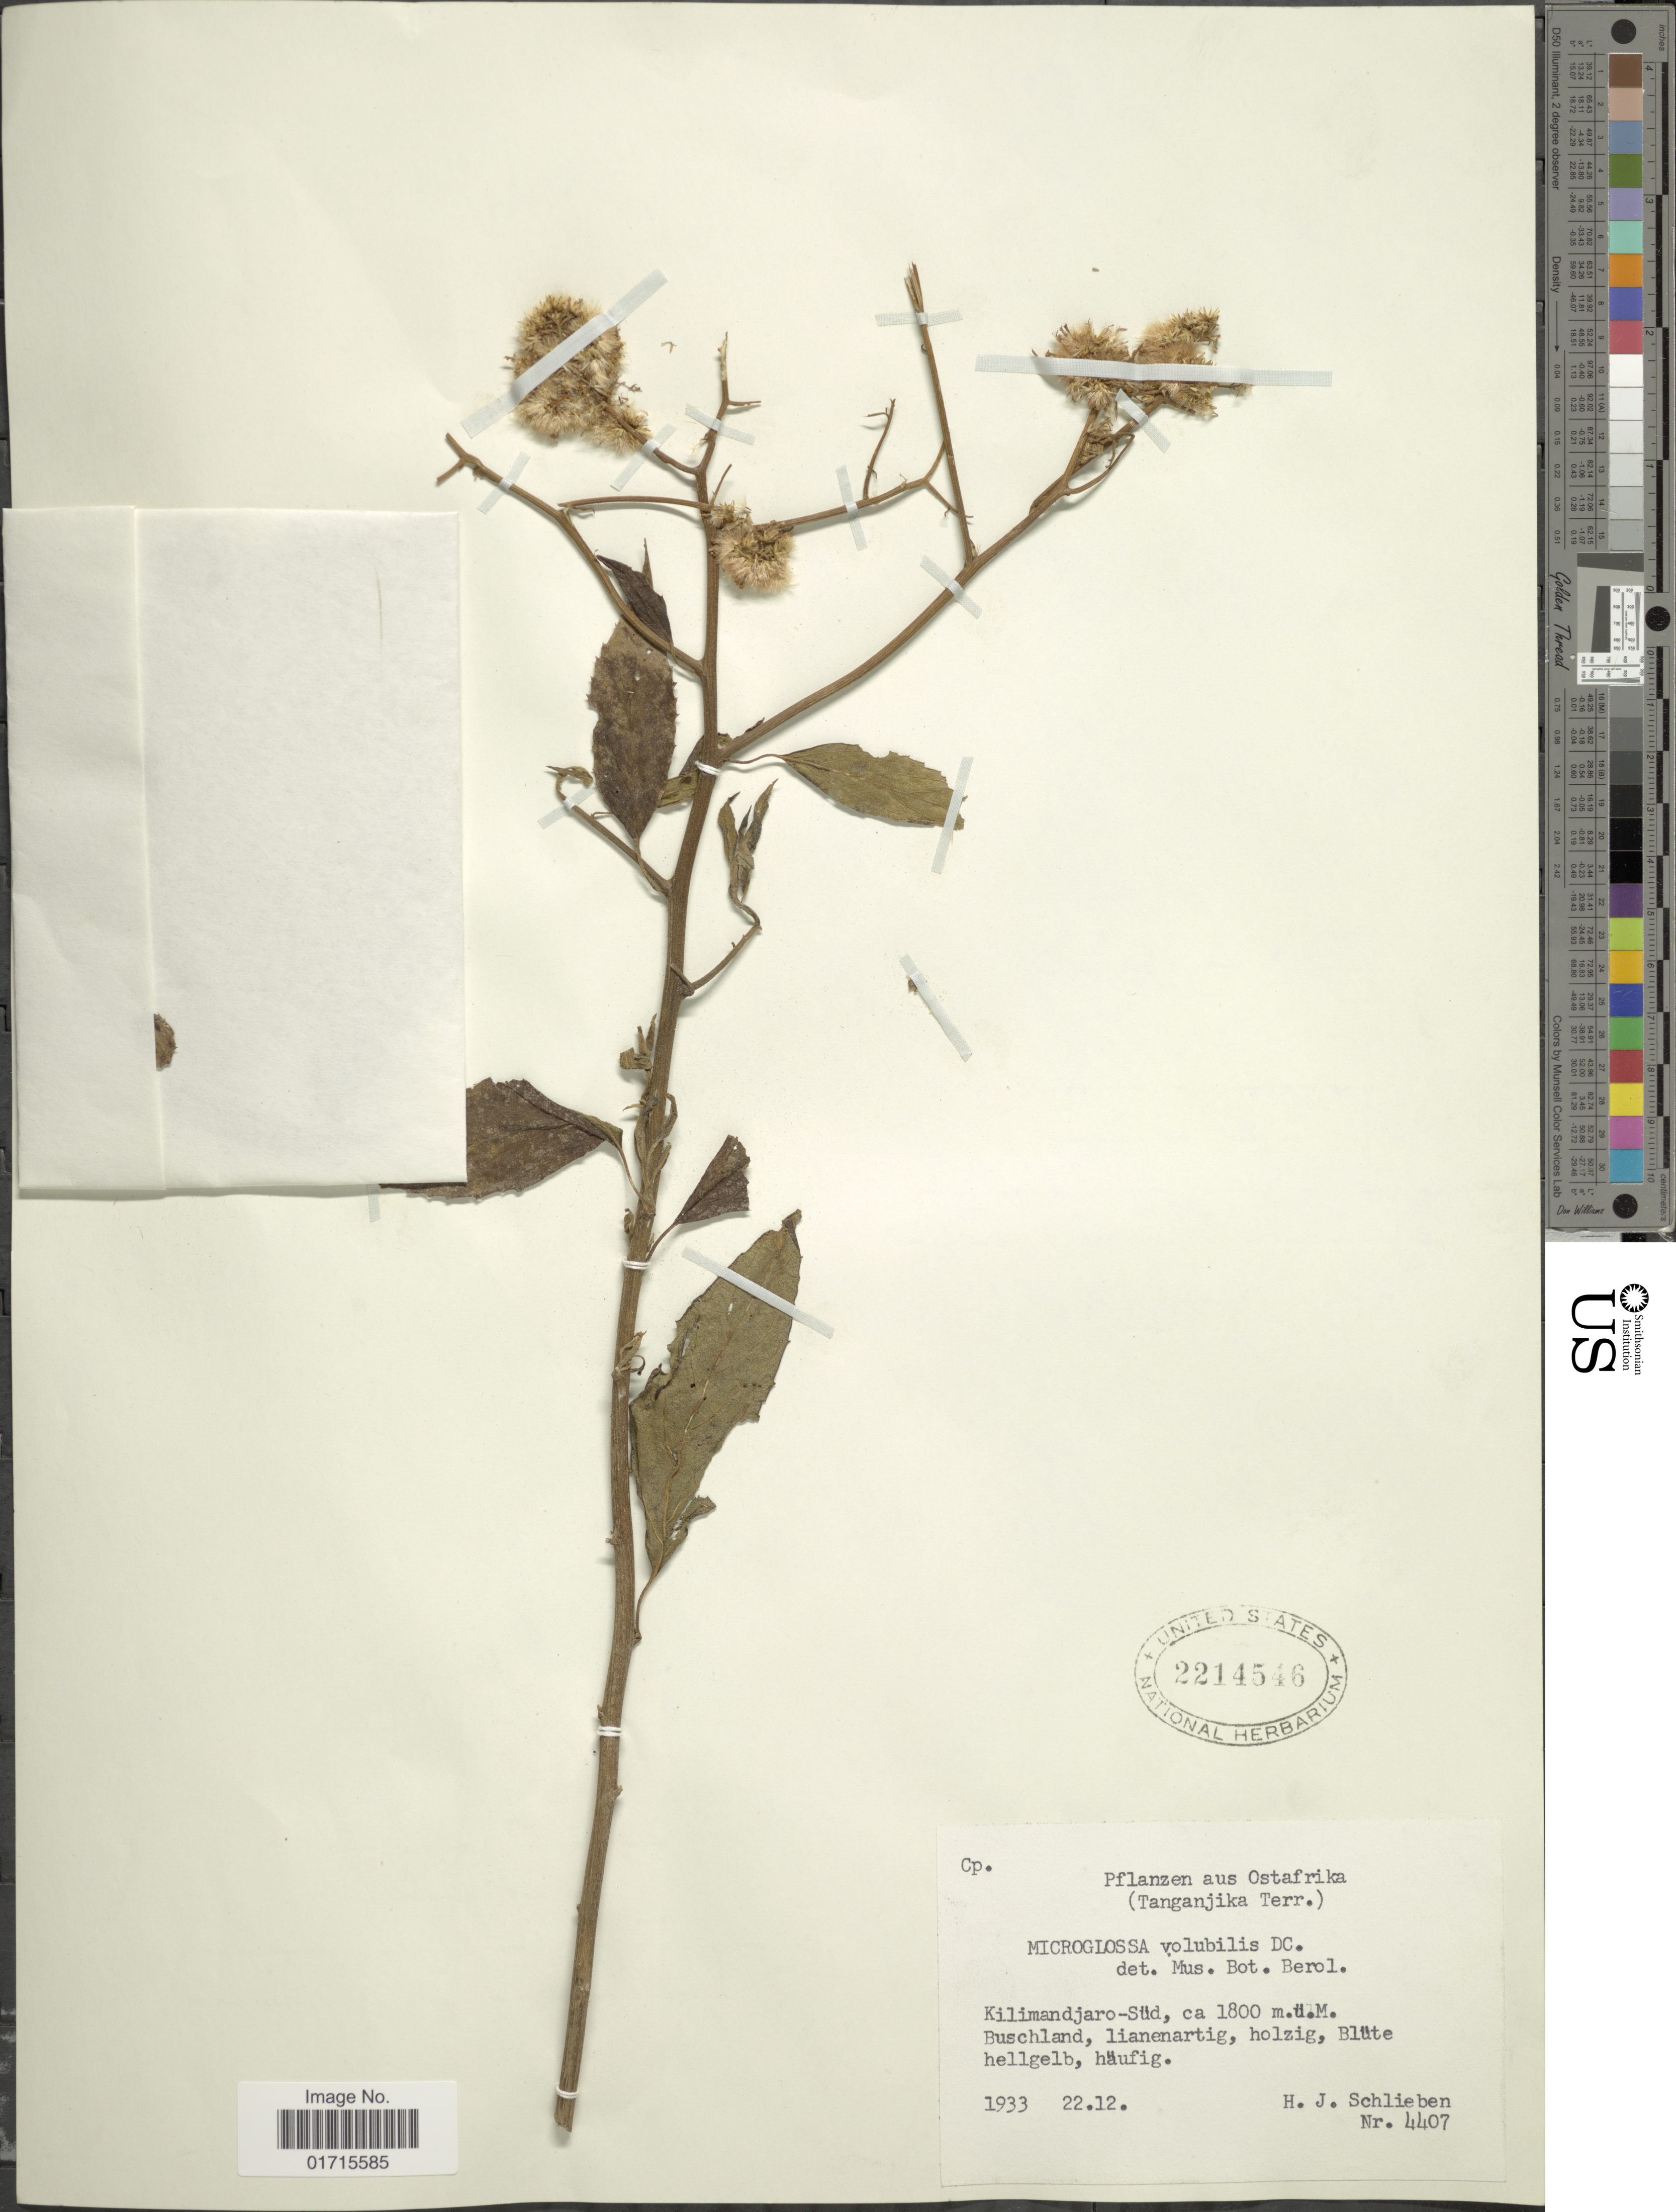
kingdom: Plantae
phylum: Tracheophyta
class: Magnoliopsida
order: Asterales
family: Asteraceae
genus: Microglossa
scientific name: Microglossa volubilis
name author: DC.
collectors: H. J. Schlieben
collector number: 4407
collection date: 1933-12-22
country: Tanzania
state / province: Kilimanjaro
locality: Ostafrika (Tanganjika Terr.) Killimadjaro-Sud, Buschland,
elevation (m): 1800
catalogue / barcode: US 2214546